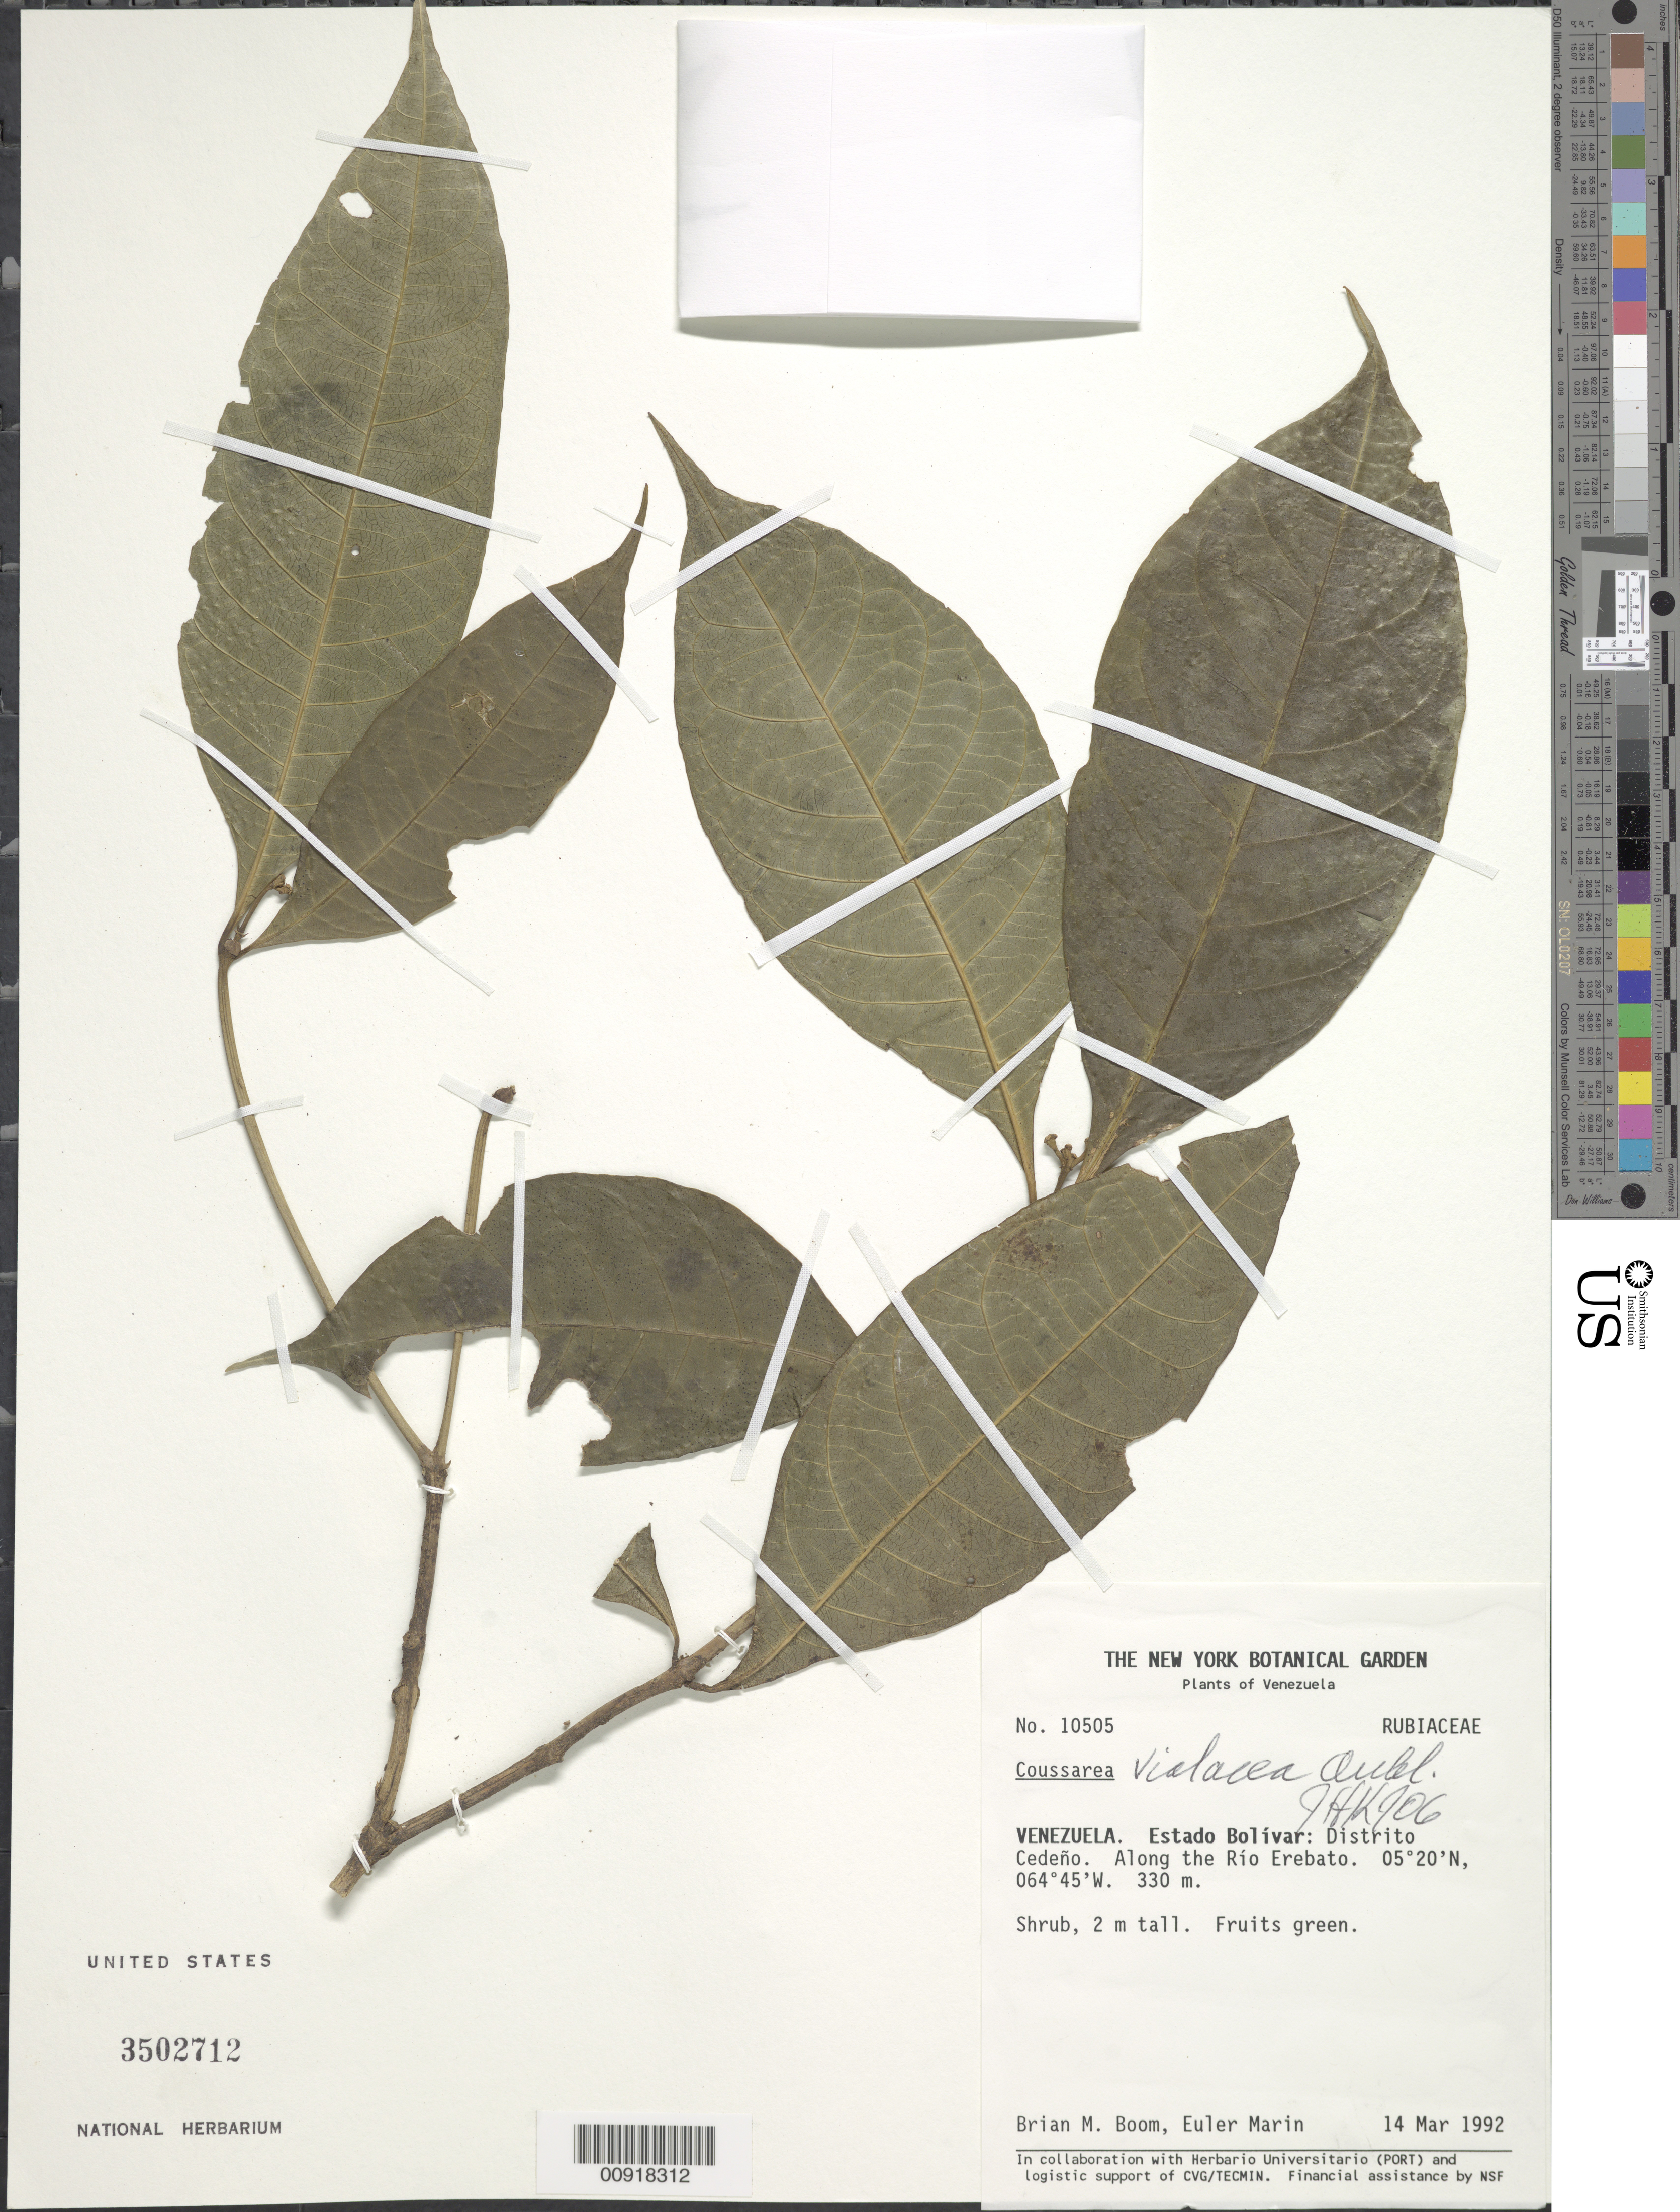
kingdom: Plantae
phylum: Tracheophyta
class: Magnoliopsida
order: Gentianales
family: Rubiaceae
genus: Coussarea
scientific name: Coussarea violacea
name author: Aubl.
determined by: Kirkbride, J. H.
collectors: B. M. Boom & E. Marin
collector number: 10505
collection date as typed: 14-Mar-92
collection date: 1992-03-14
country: Venezuela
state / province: Bolívar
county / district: Cedeño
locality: Río Erebato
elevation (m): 330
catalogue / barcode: US 3502712